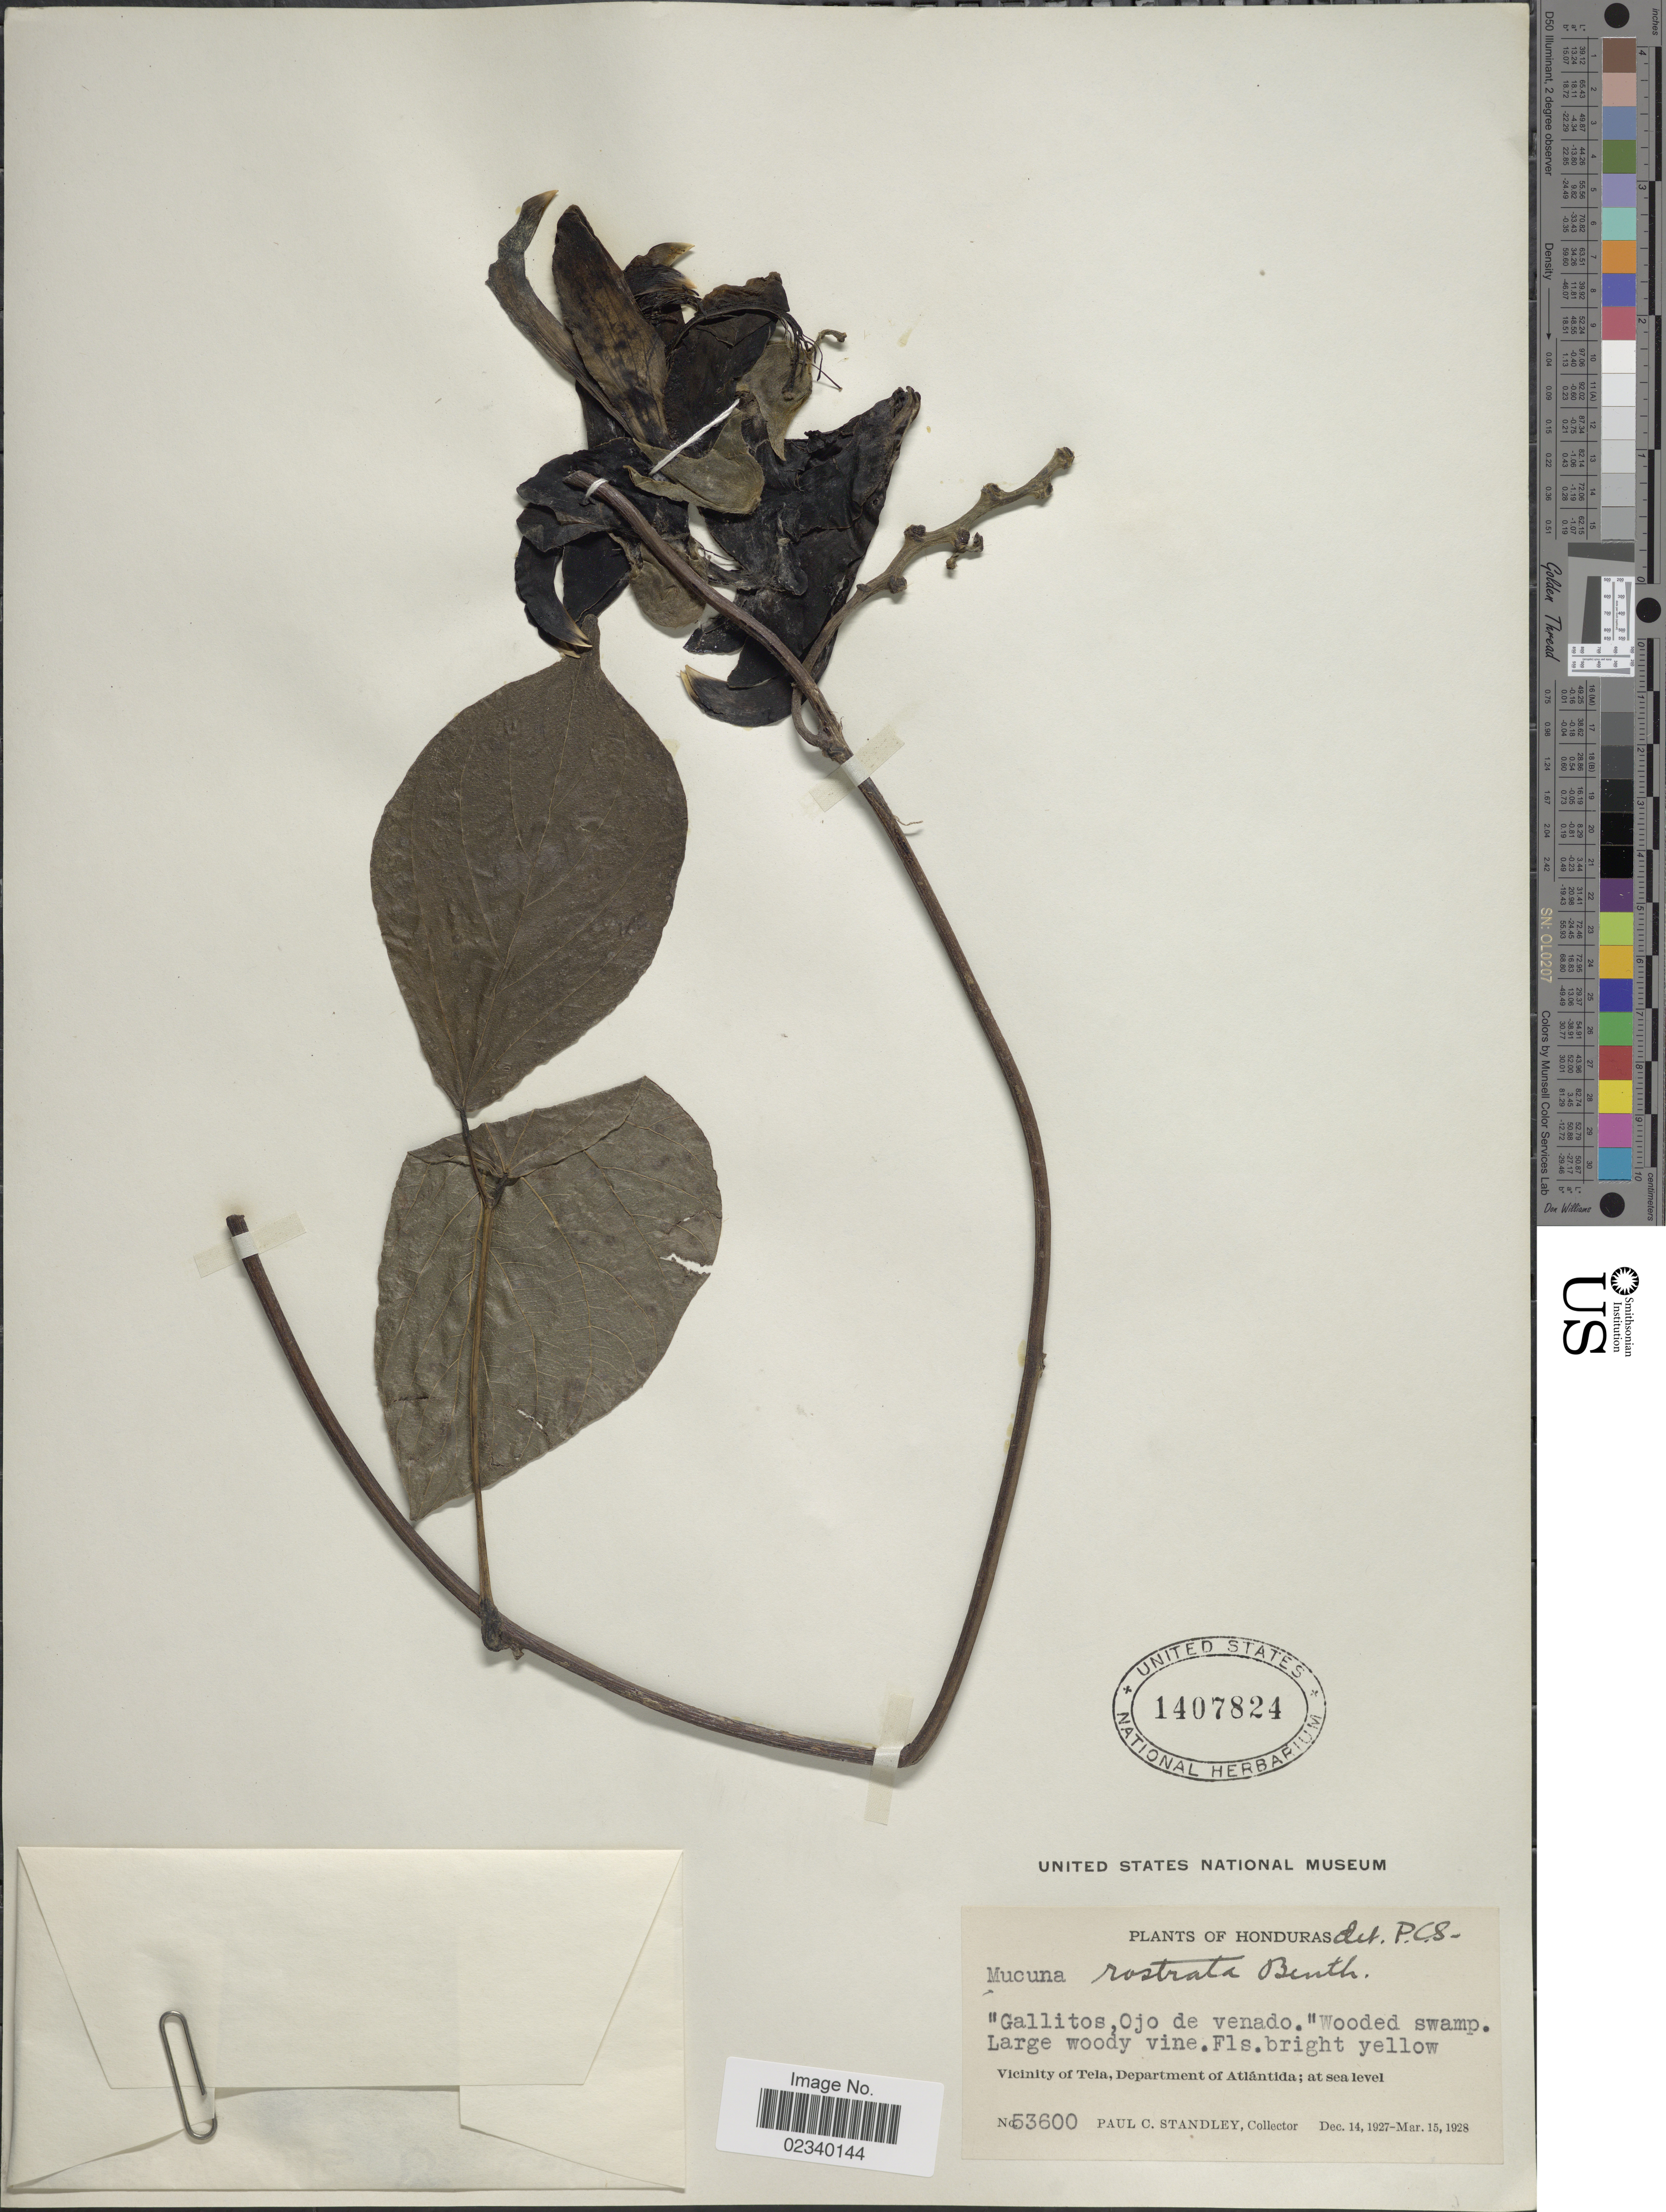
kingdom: Plantae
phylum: Tracheophyta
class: Magnoliopsida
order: Fabales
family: Fabaceae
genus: Mucuna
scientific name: Mucuna rostrata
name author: Benth.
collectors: P. C. Standley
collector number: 53600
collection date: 1927-12-14/1928-03-15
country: Honduras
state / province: Atlántida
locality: Vicinity of Tela, Department of Atlantida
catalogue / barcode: US 1407824